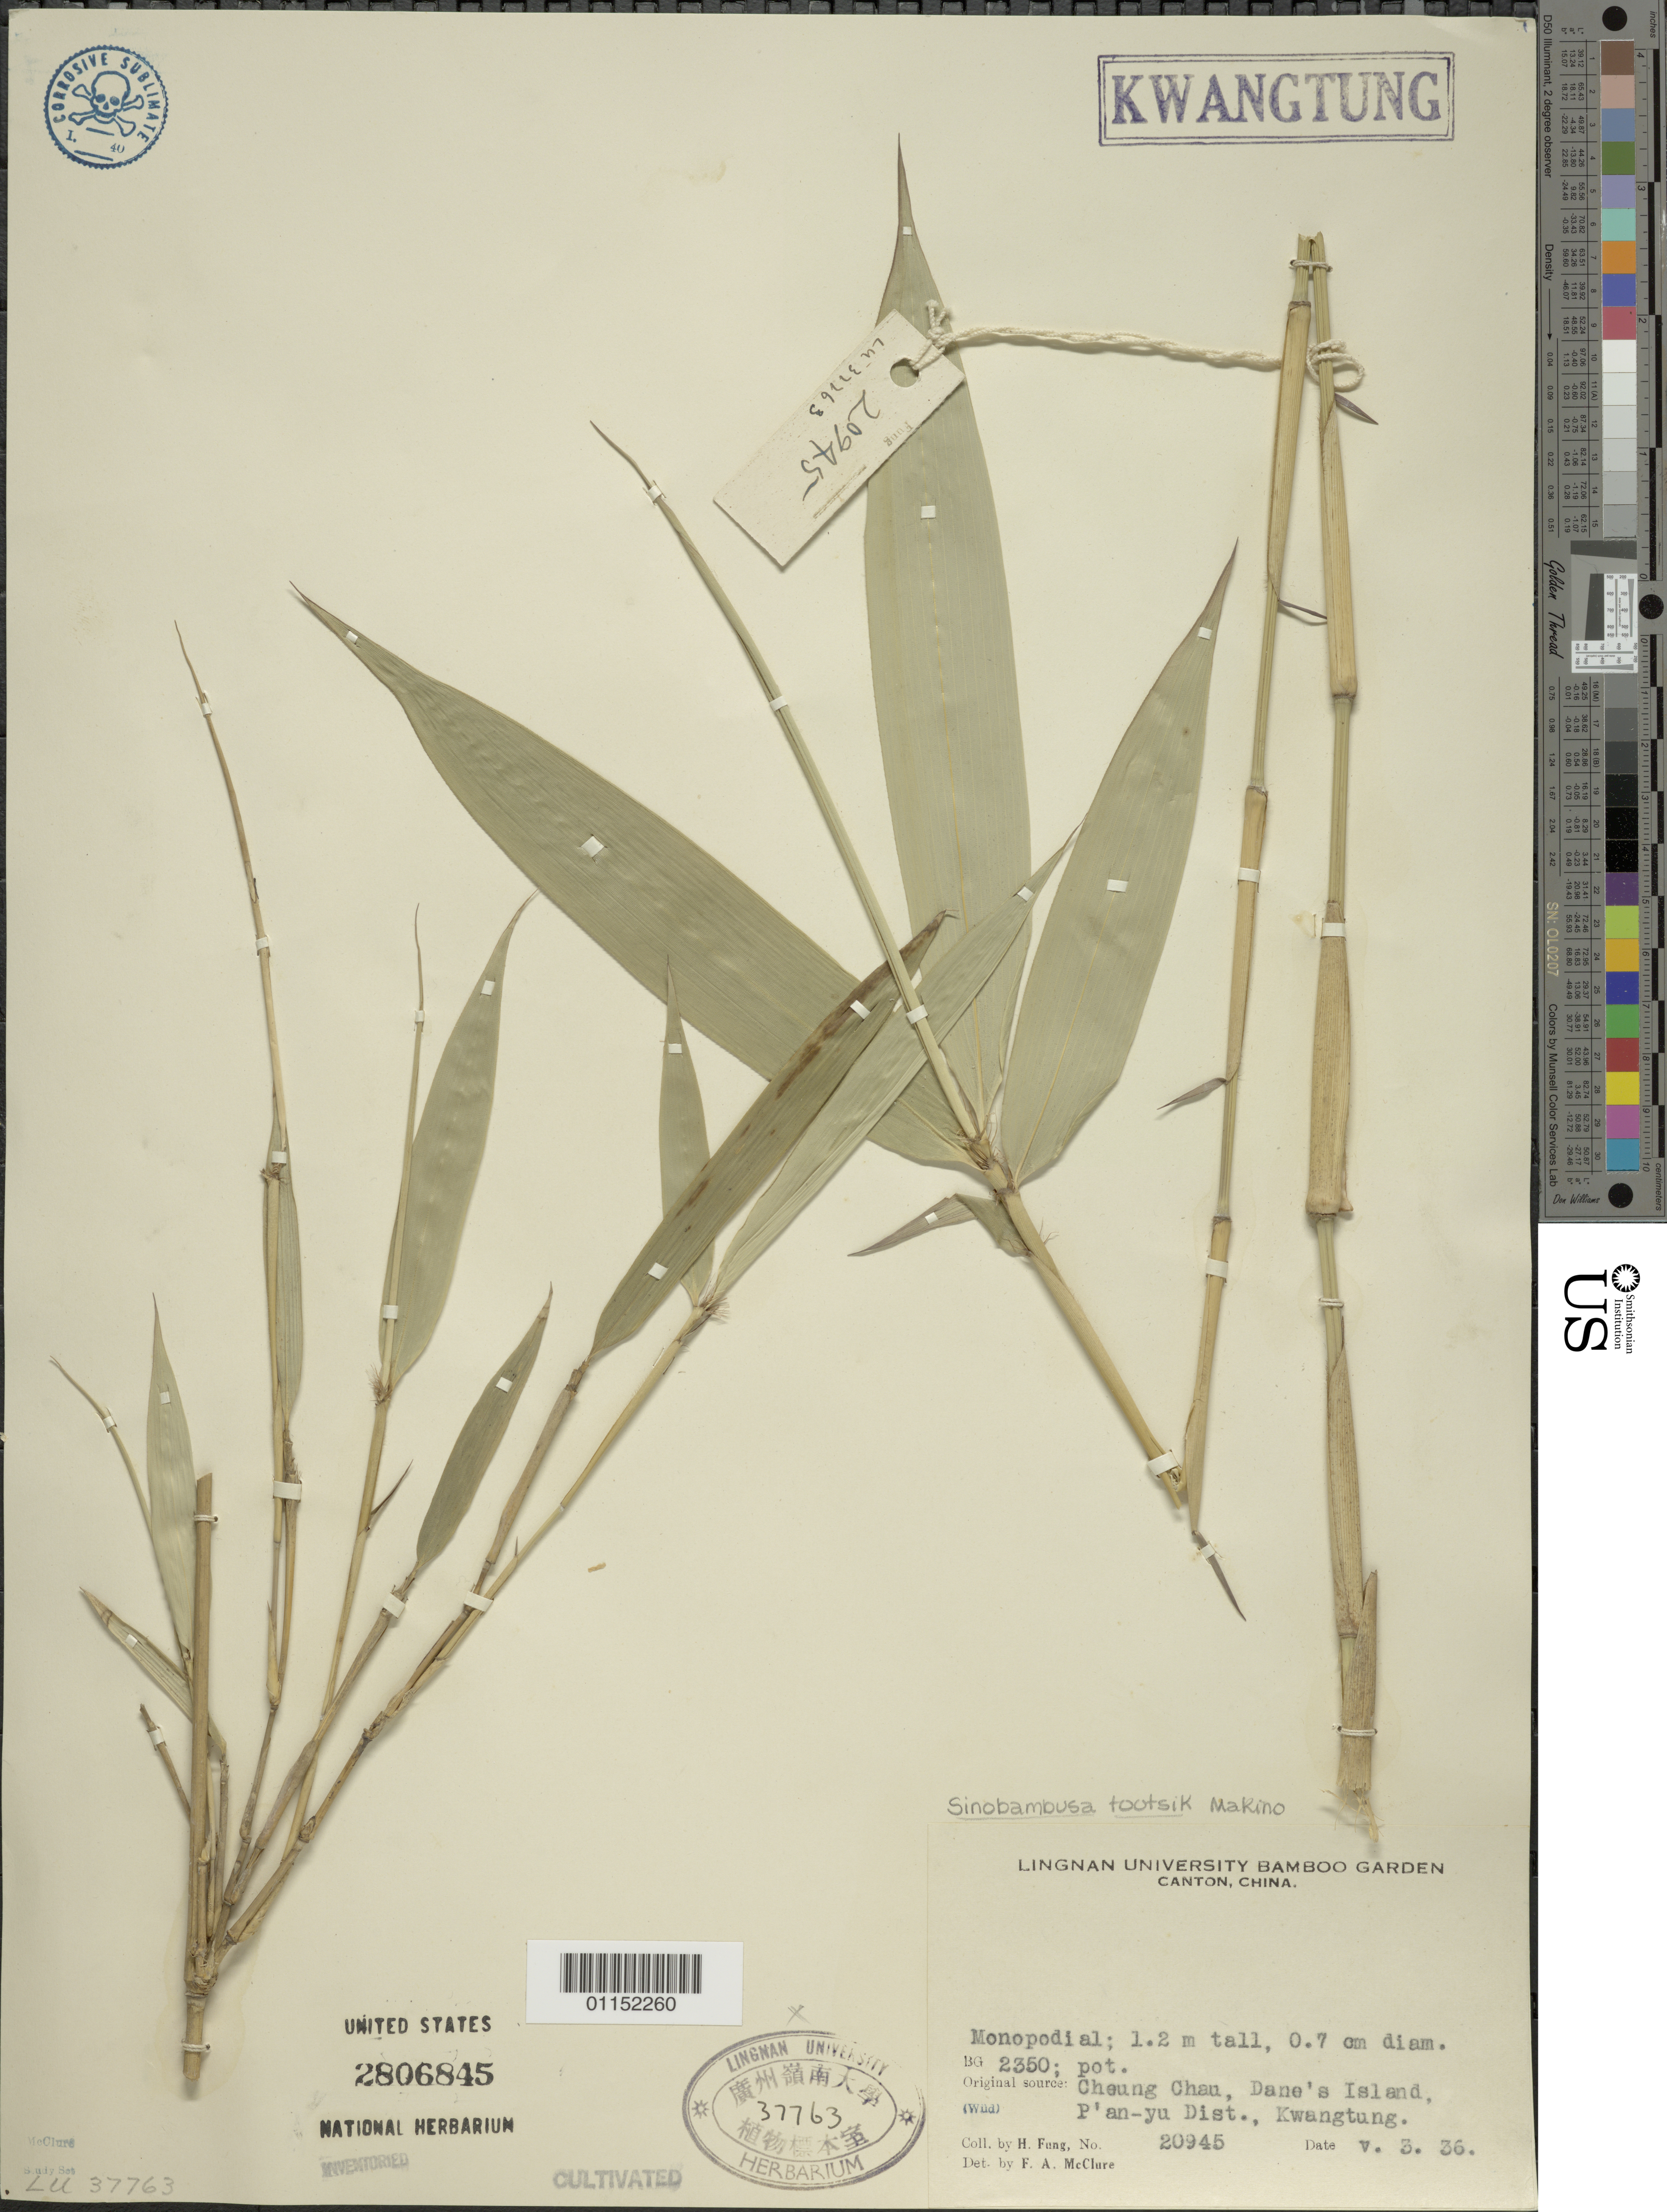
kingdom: Plantae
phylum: Tracheophyta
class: Liliopsida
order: Poales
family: Poaceae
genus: Sinobambusa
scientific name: Sinobambusa tootsik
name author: Makino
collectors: H. L. Fung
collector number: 20945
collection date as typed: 03 May 1936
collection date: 1936-05-03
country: China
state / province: Guangdong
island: Honam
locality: Lingnan Univ. Bamboo Garden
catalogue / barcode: US 2806845